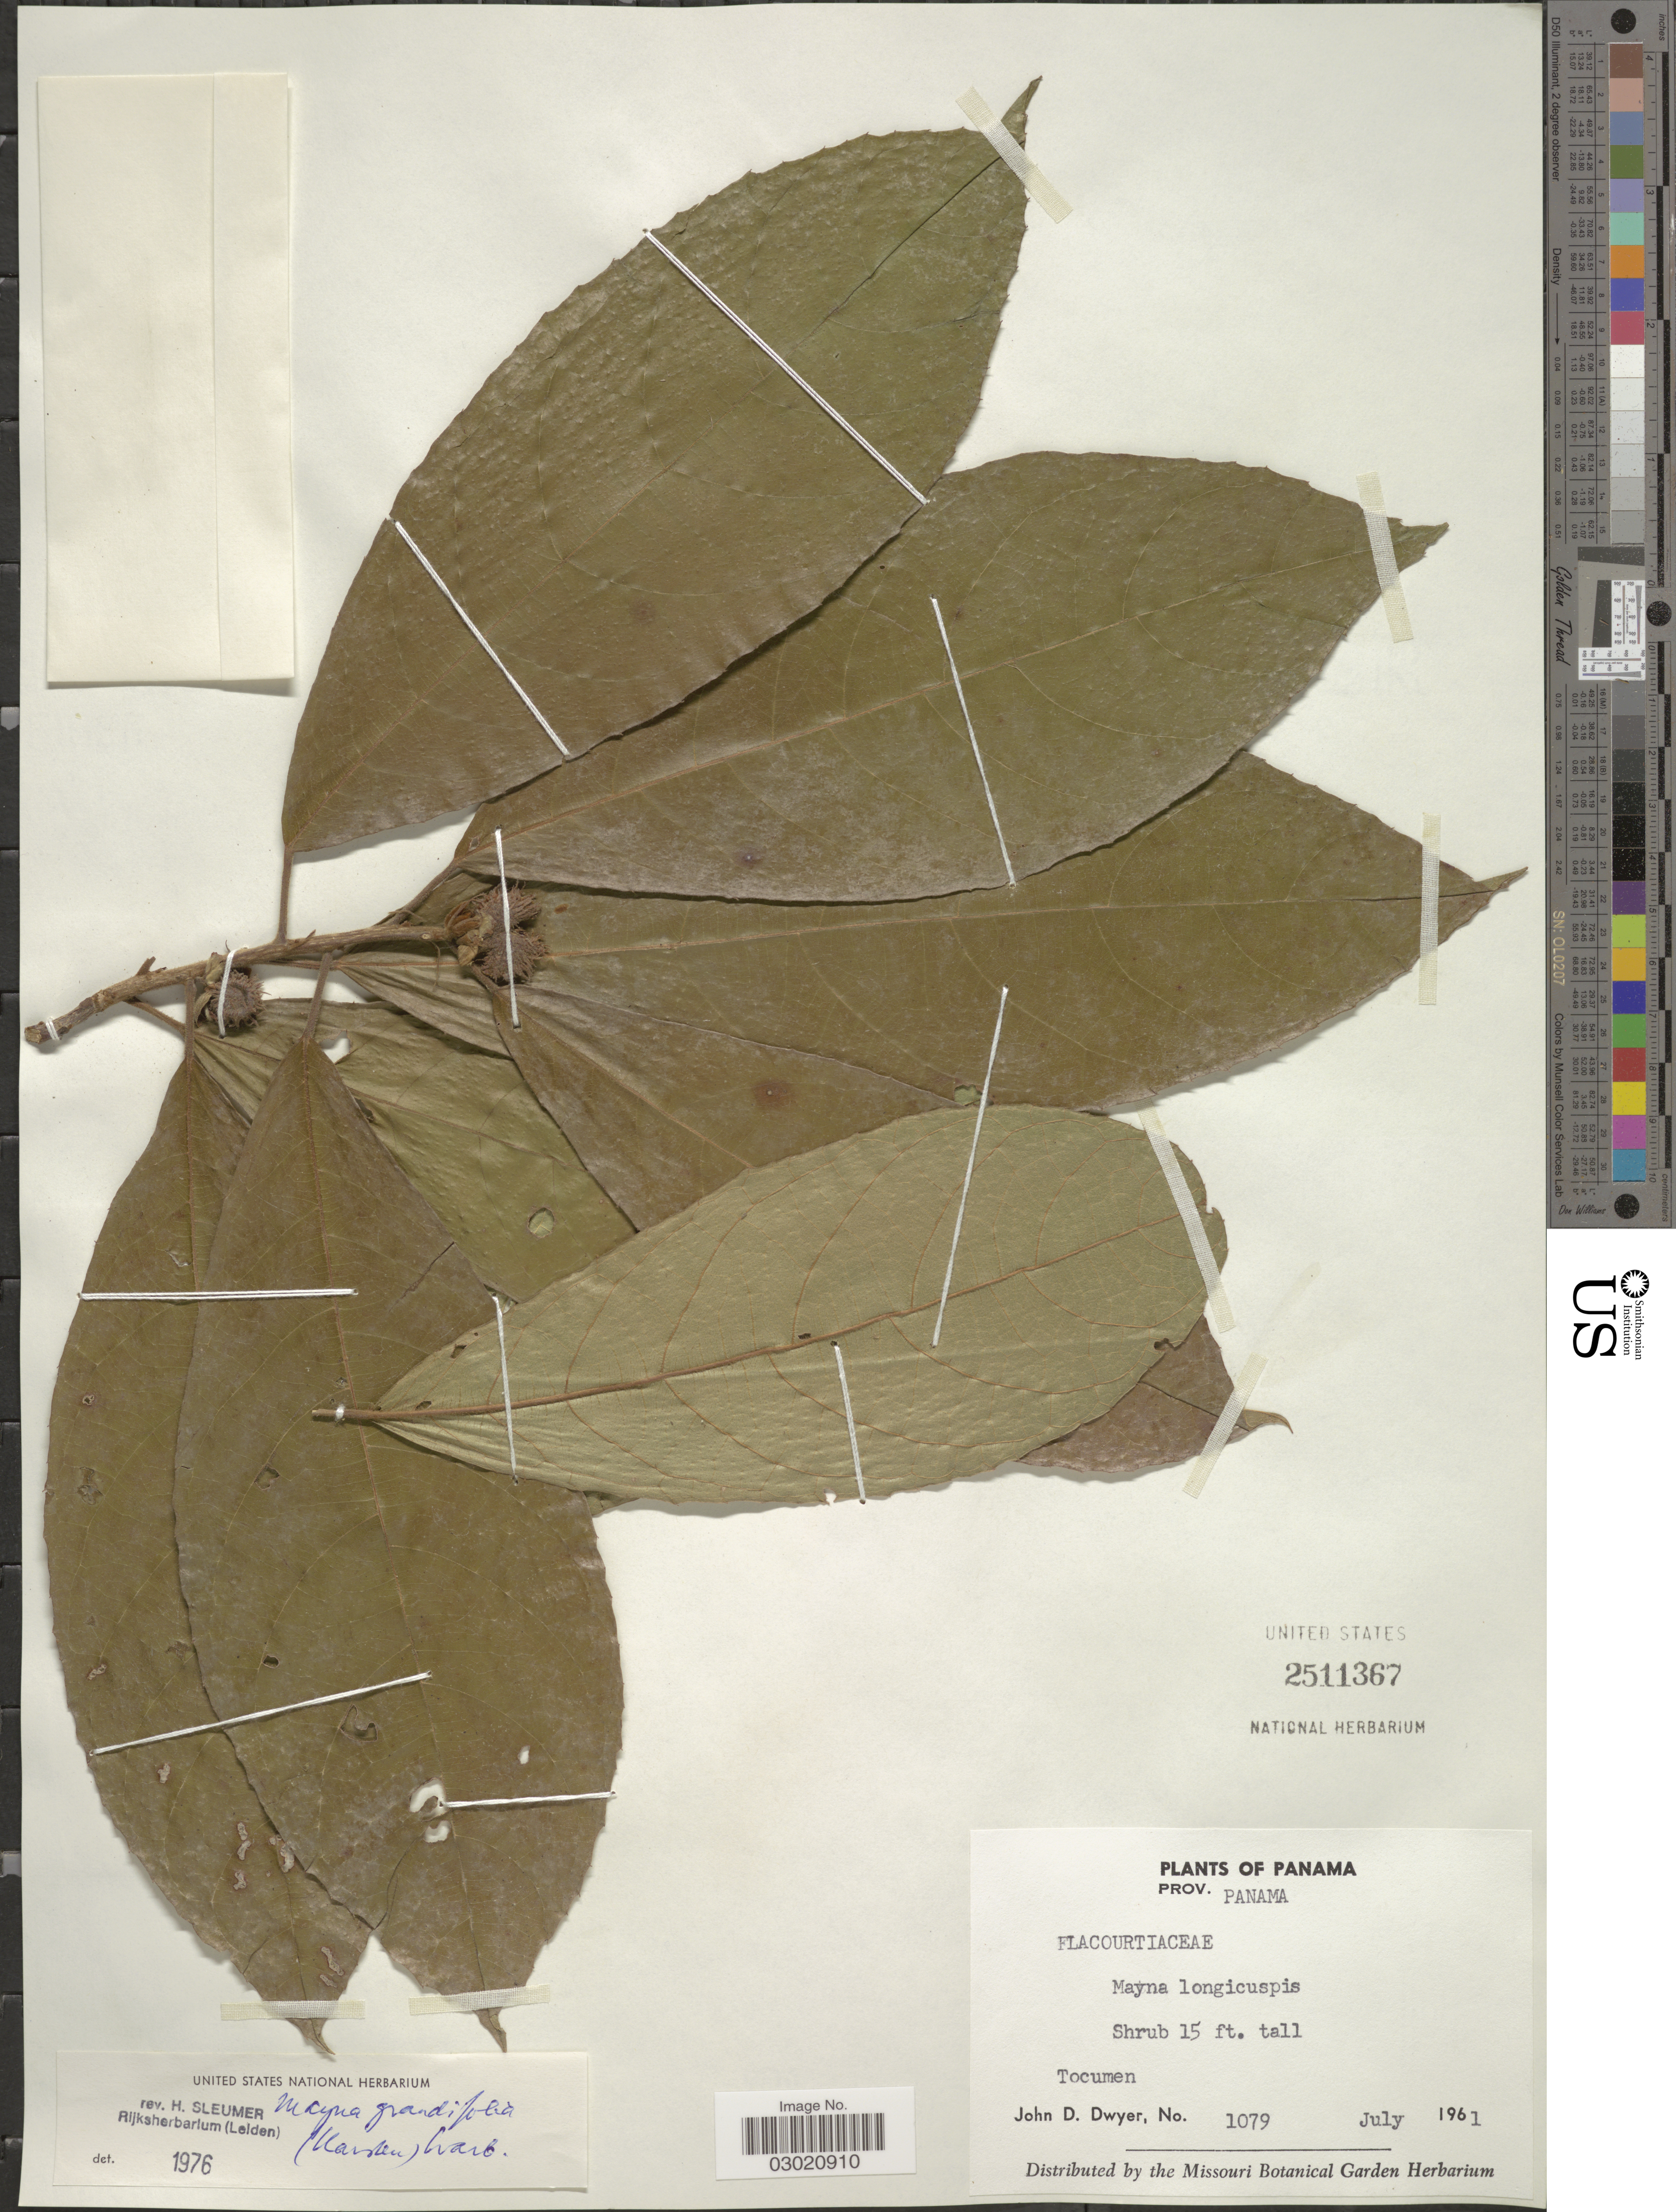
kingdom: Plantae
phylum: Tracheophyta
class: Magnoliopsida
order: Malpighiales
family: Achariaceae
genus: Mayna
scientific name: Mayna odorata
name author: Aubl.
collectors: J. D. Dwyer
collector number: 1079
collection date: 1961-07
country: Panama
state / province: Panamá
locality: Tocumen.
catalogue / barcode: US 2511367